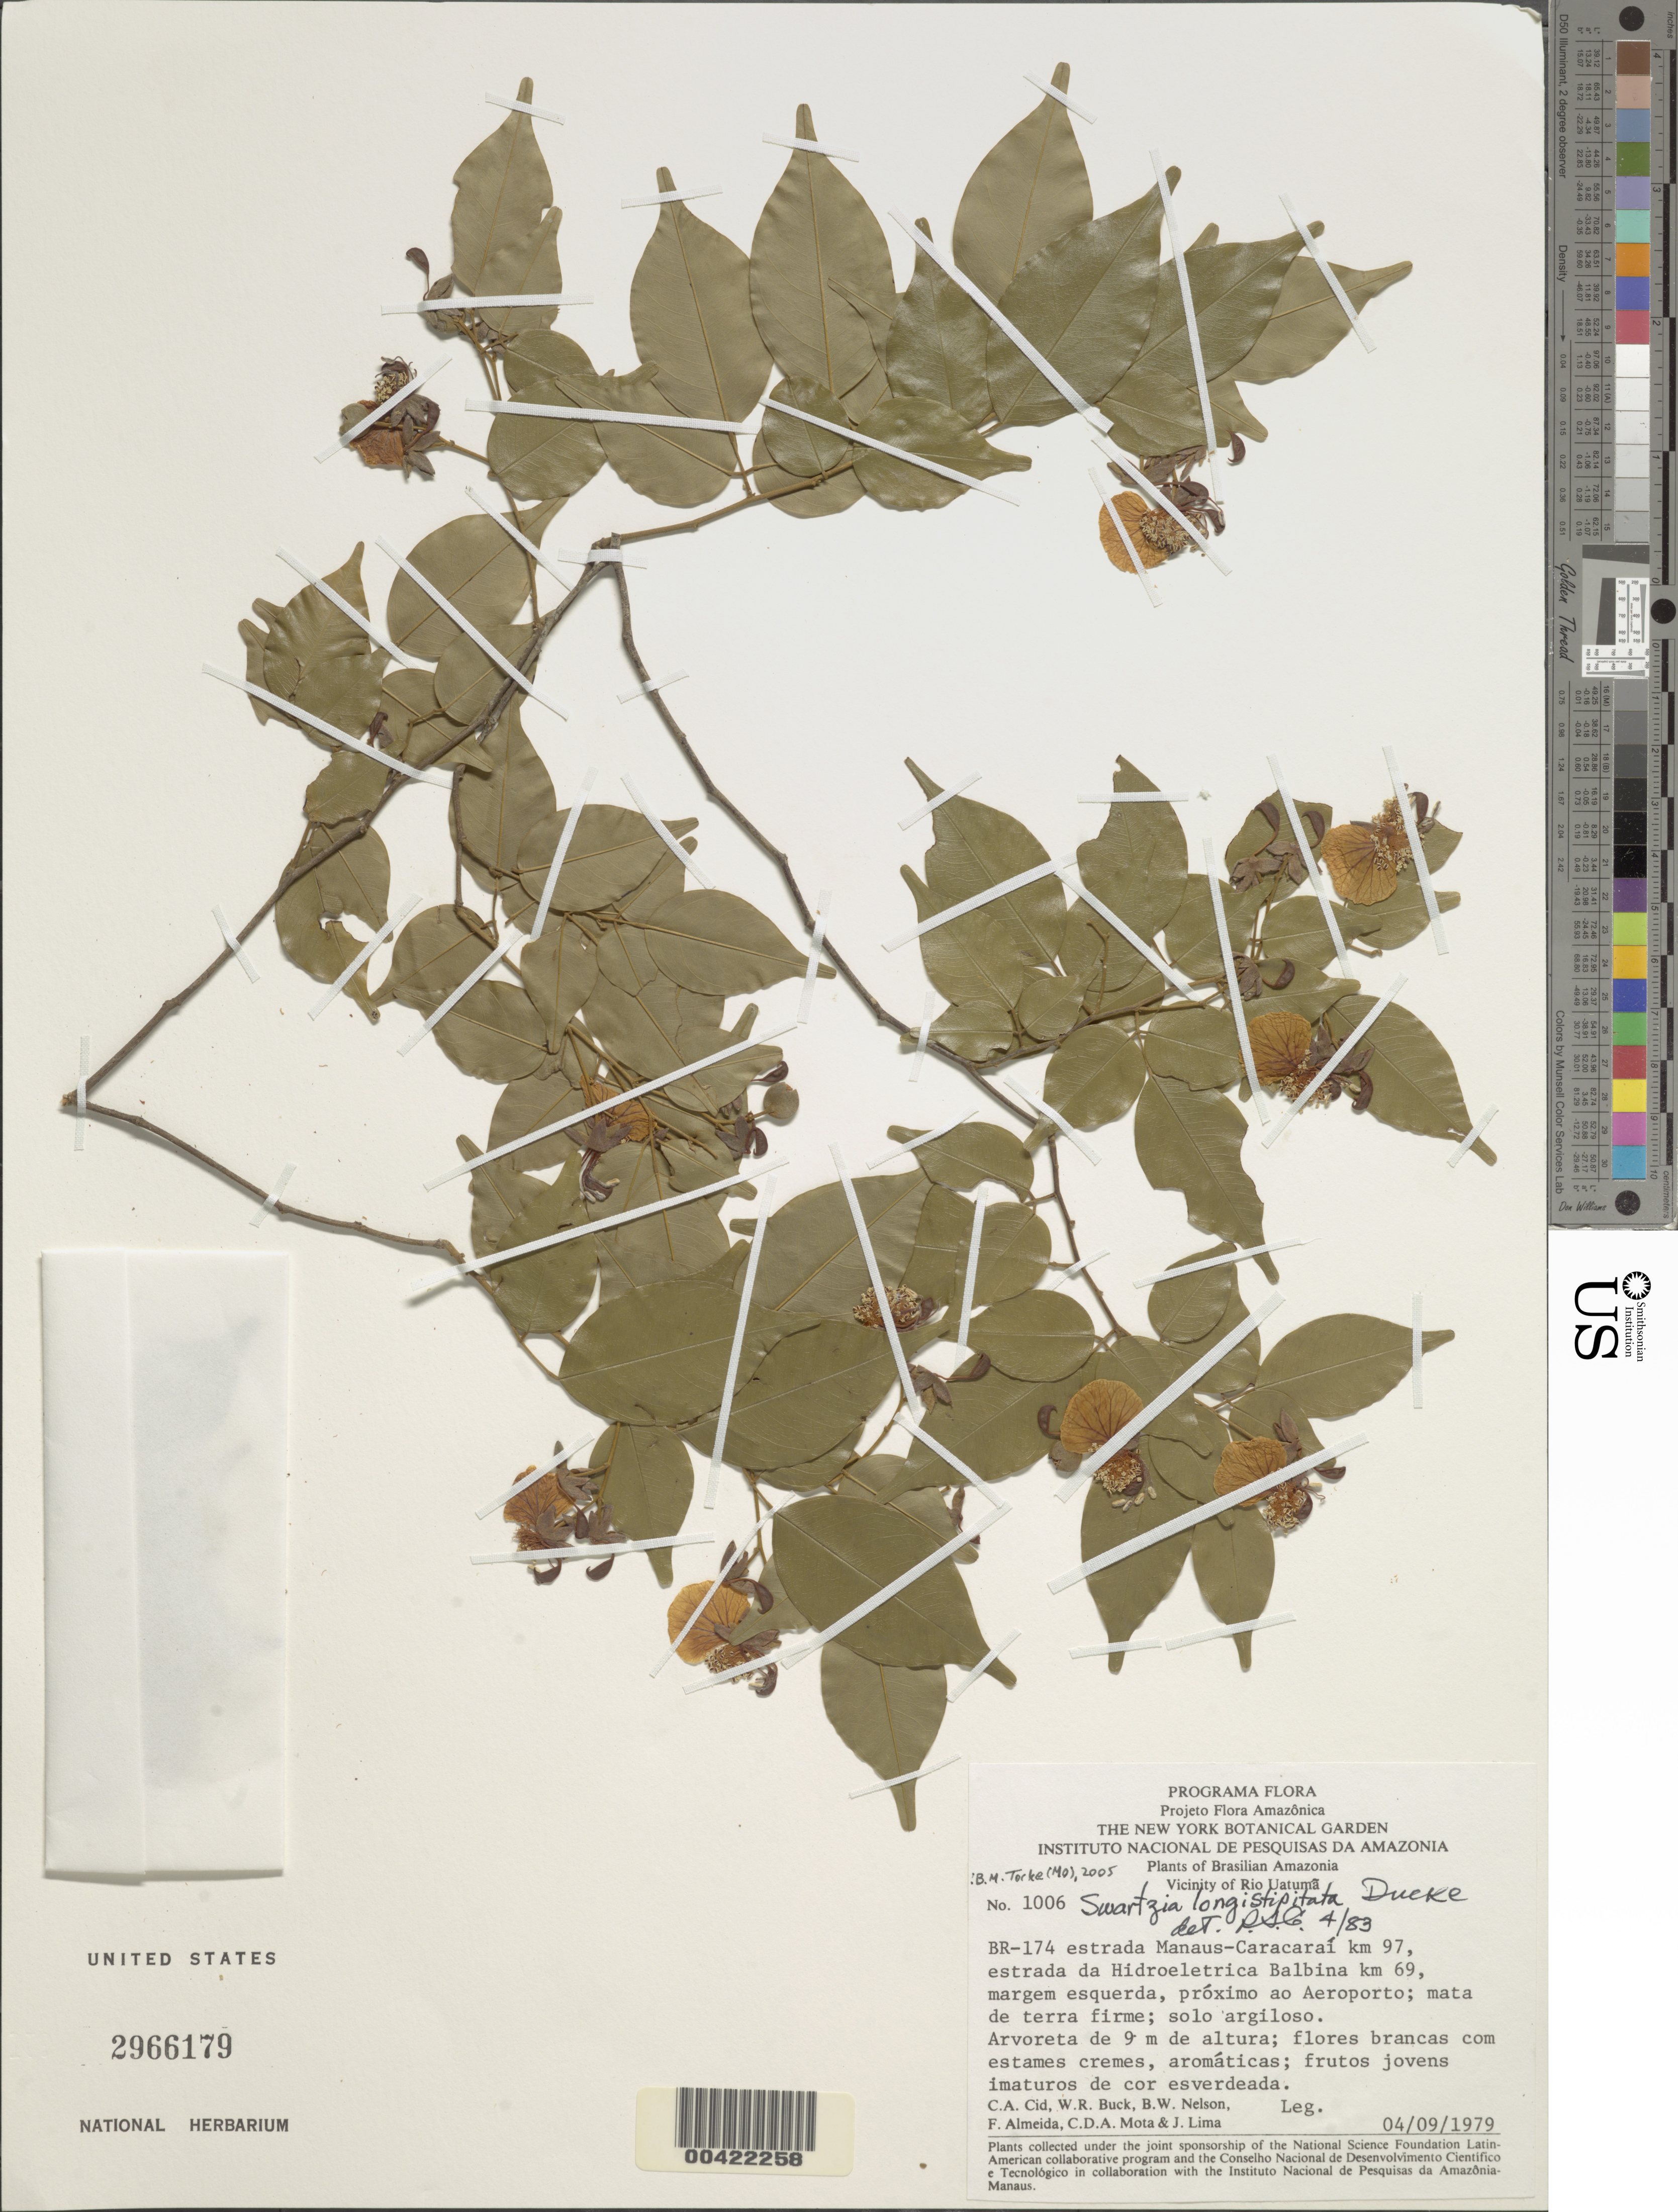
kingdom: Plantae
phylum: Tracheophyta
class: Magnoliopsida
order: Fabales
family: Fabaceae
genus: Swartzia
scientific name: Swartzia longistipitata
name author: Ducke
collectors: C. A. Cid Ferreira, W. R. Buck, B. W. Nelson, F. Almeda, C. D. A. Mota & J. Lima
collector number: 1006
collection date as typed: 04 Sep 1979 or 09 Apr 1979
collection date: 1979-04-09 or 1979-09-04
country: Venezuela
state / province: Amazonas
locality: Manaus - caracarai road, km 97; estrada da hidroeletrica balbina, km 69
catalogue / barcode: US 2966179